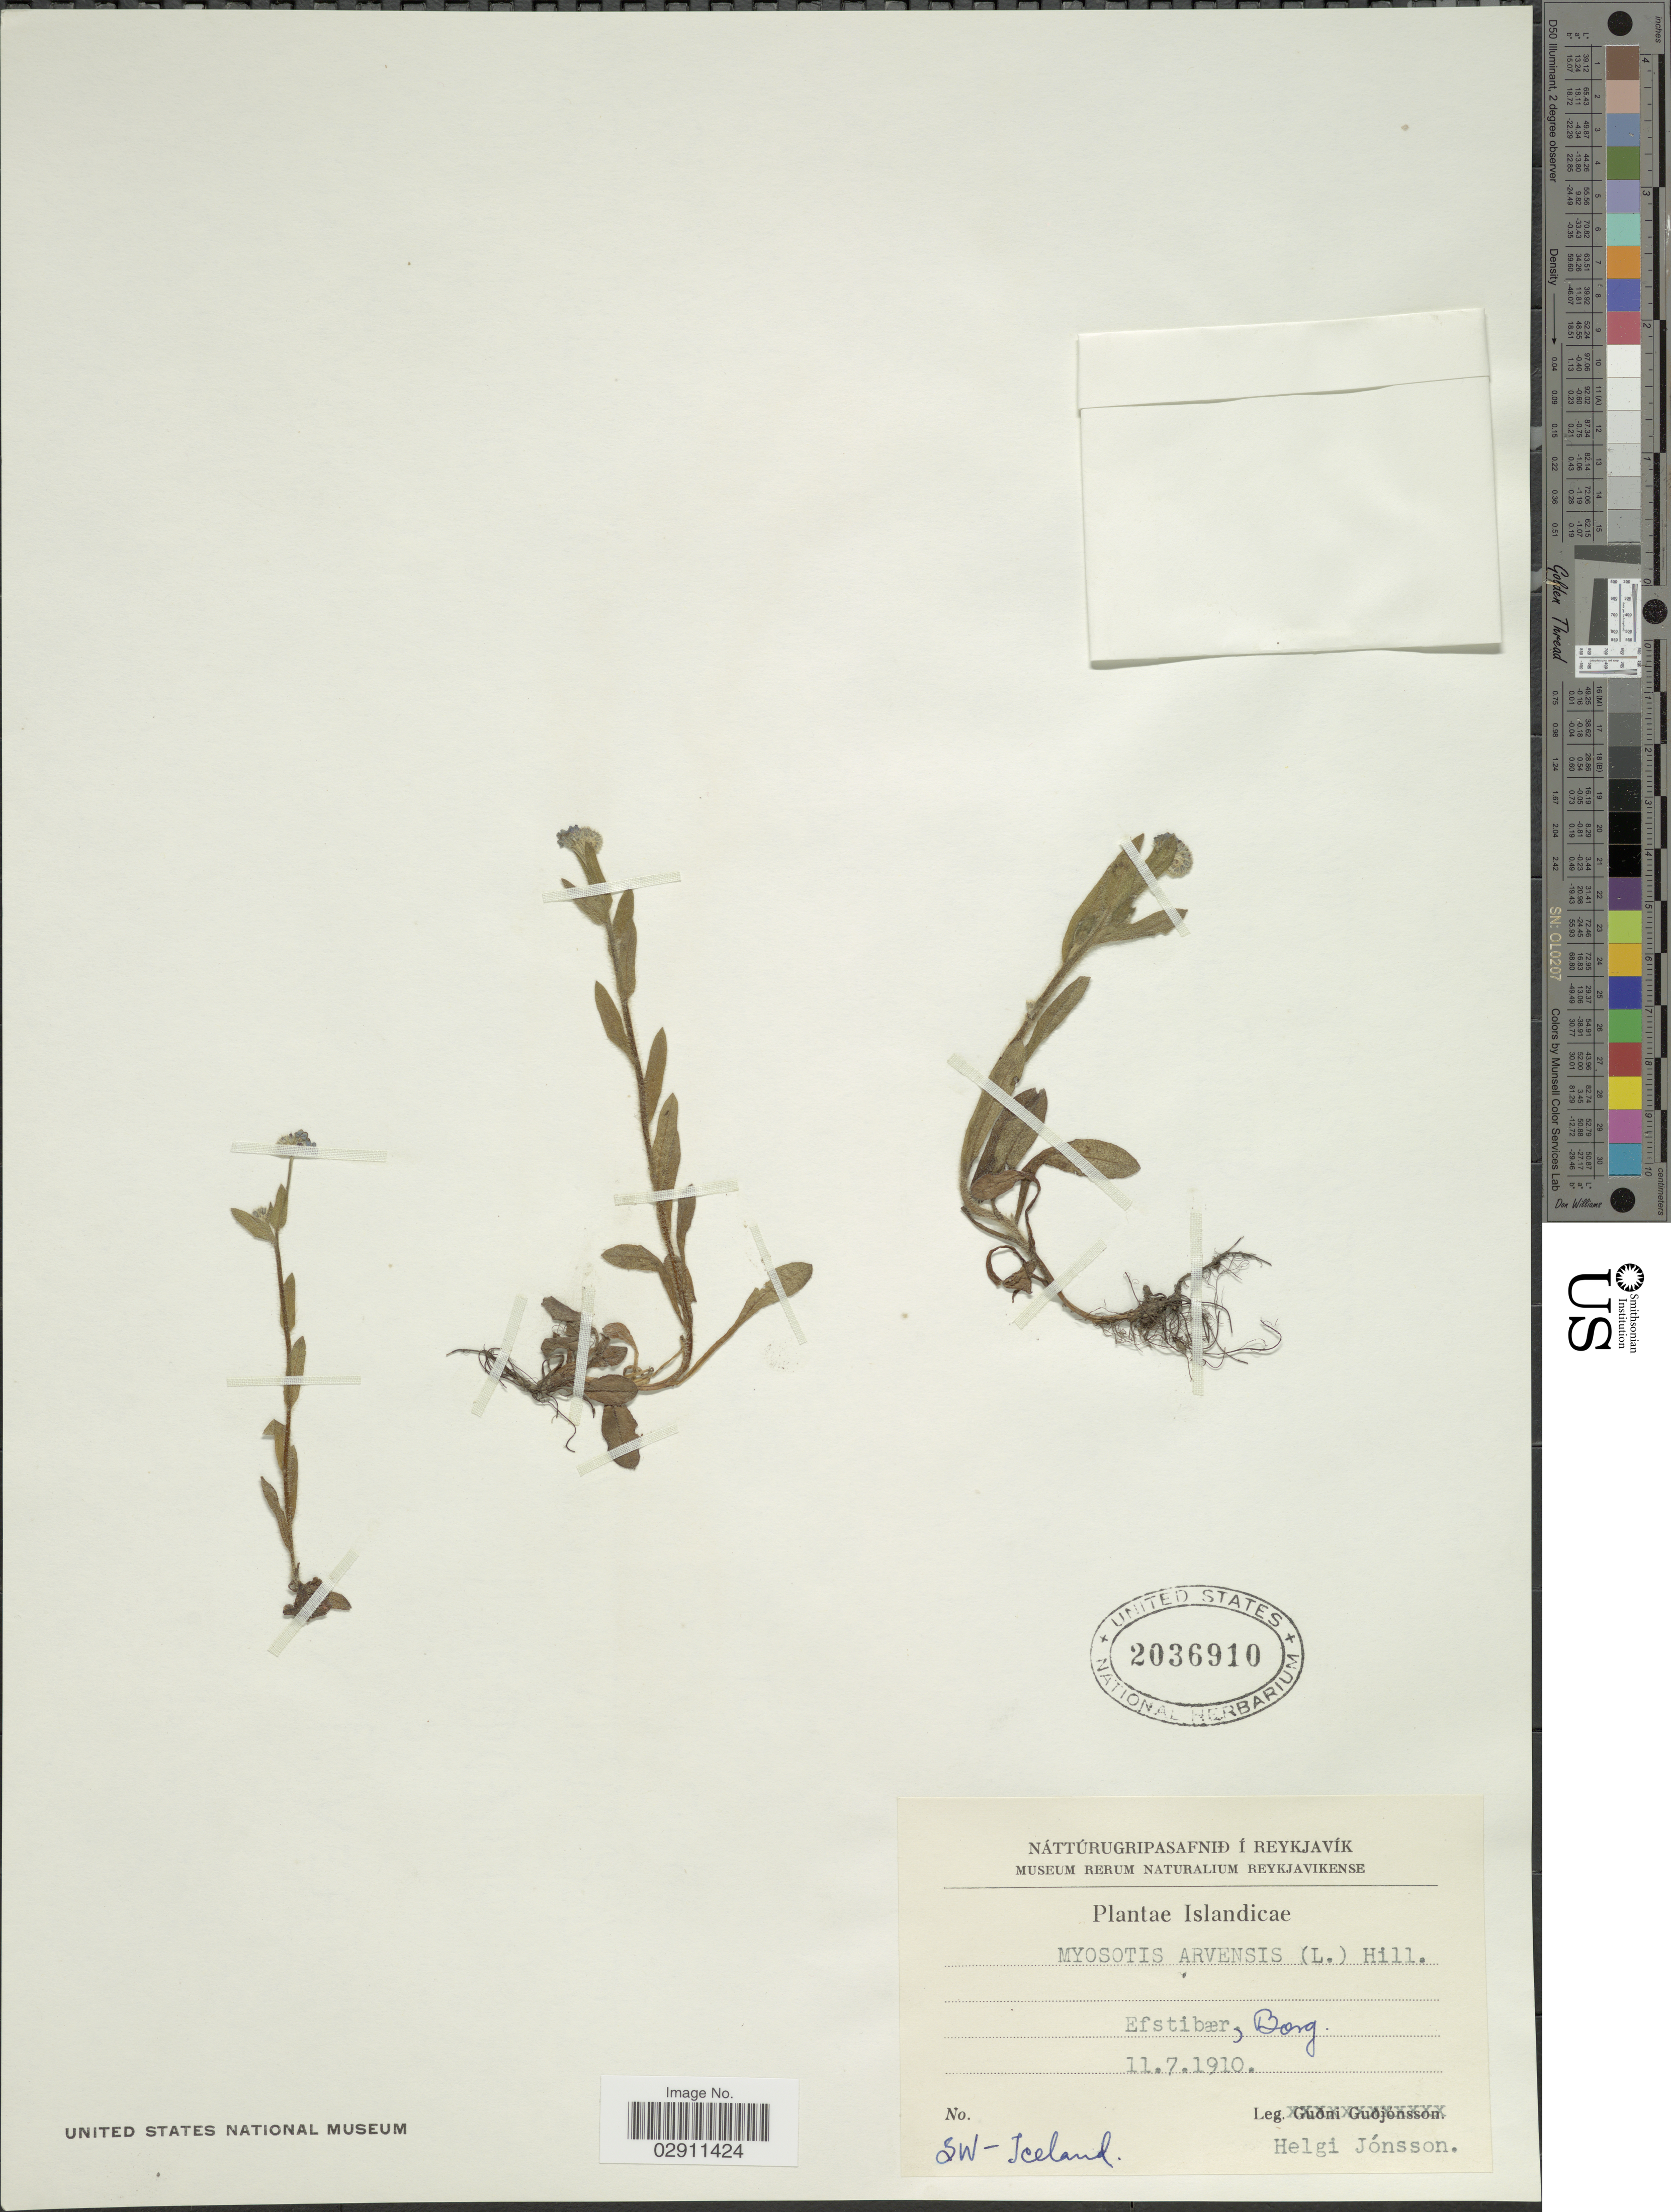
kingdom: Plantae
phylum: Tracheophyta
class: Magnoliopsida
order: Boraginales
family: Boraginaceae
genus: Myosotis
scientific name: Myosotis arvensis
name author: (L.) Hill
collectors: H. Jónsson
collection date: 1910-07-11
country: Iceland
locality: Islandicae, SW-Iceland, Efstibar, Borg.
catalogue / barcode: US 2036910